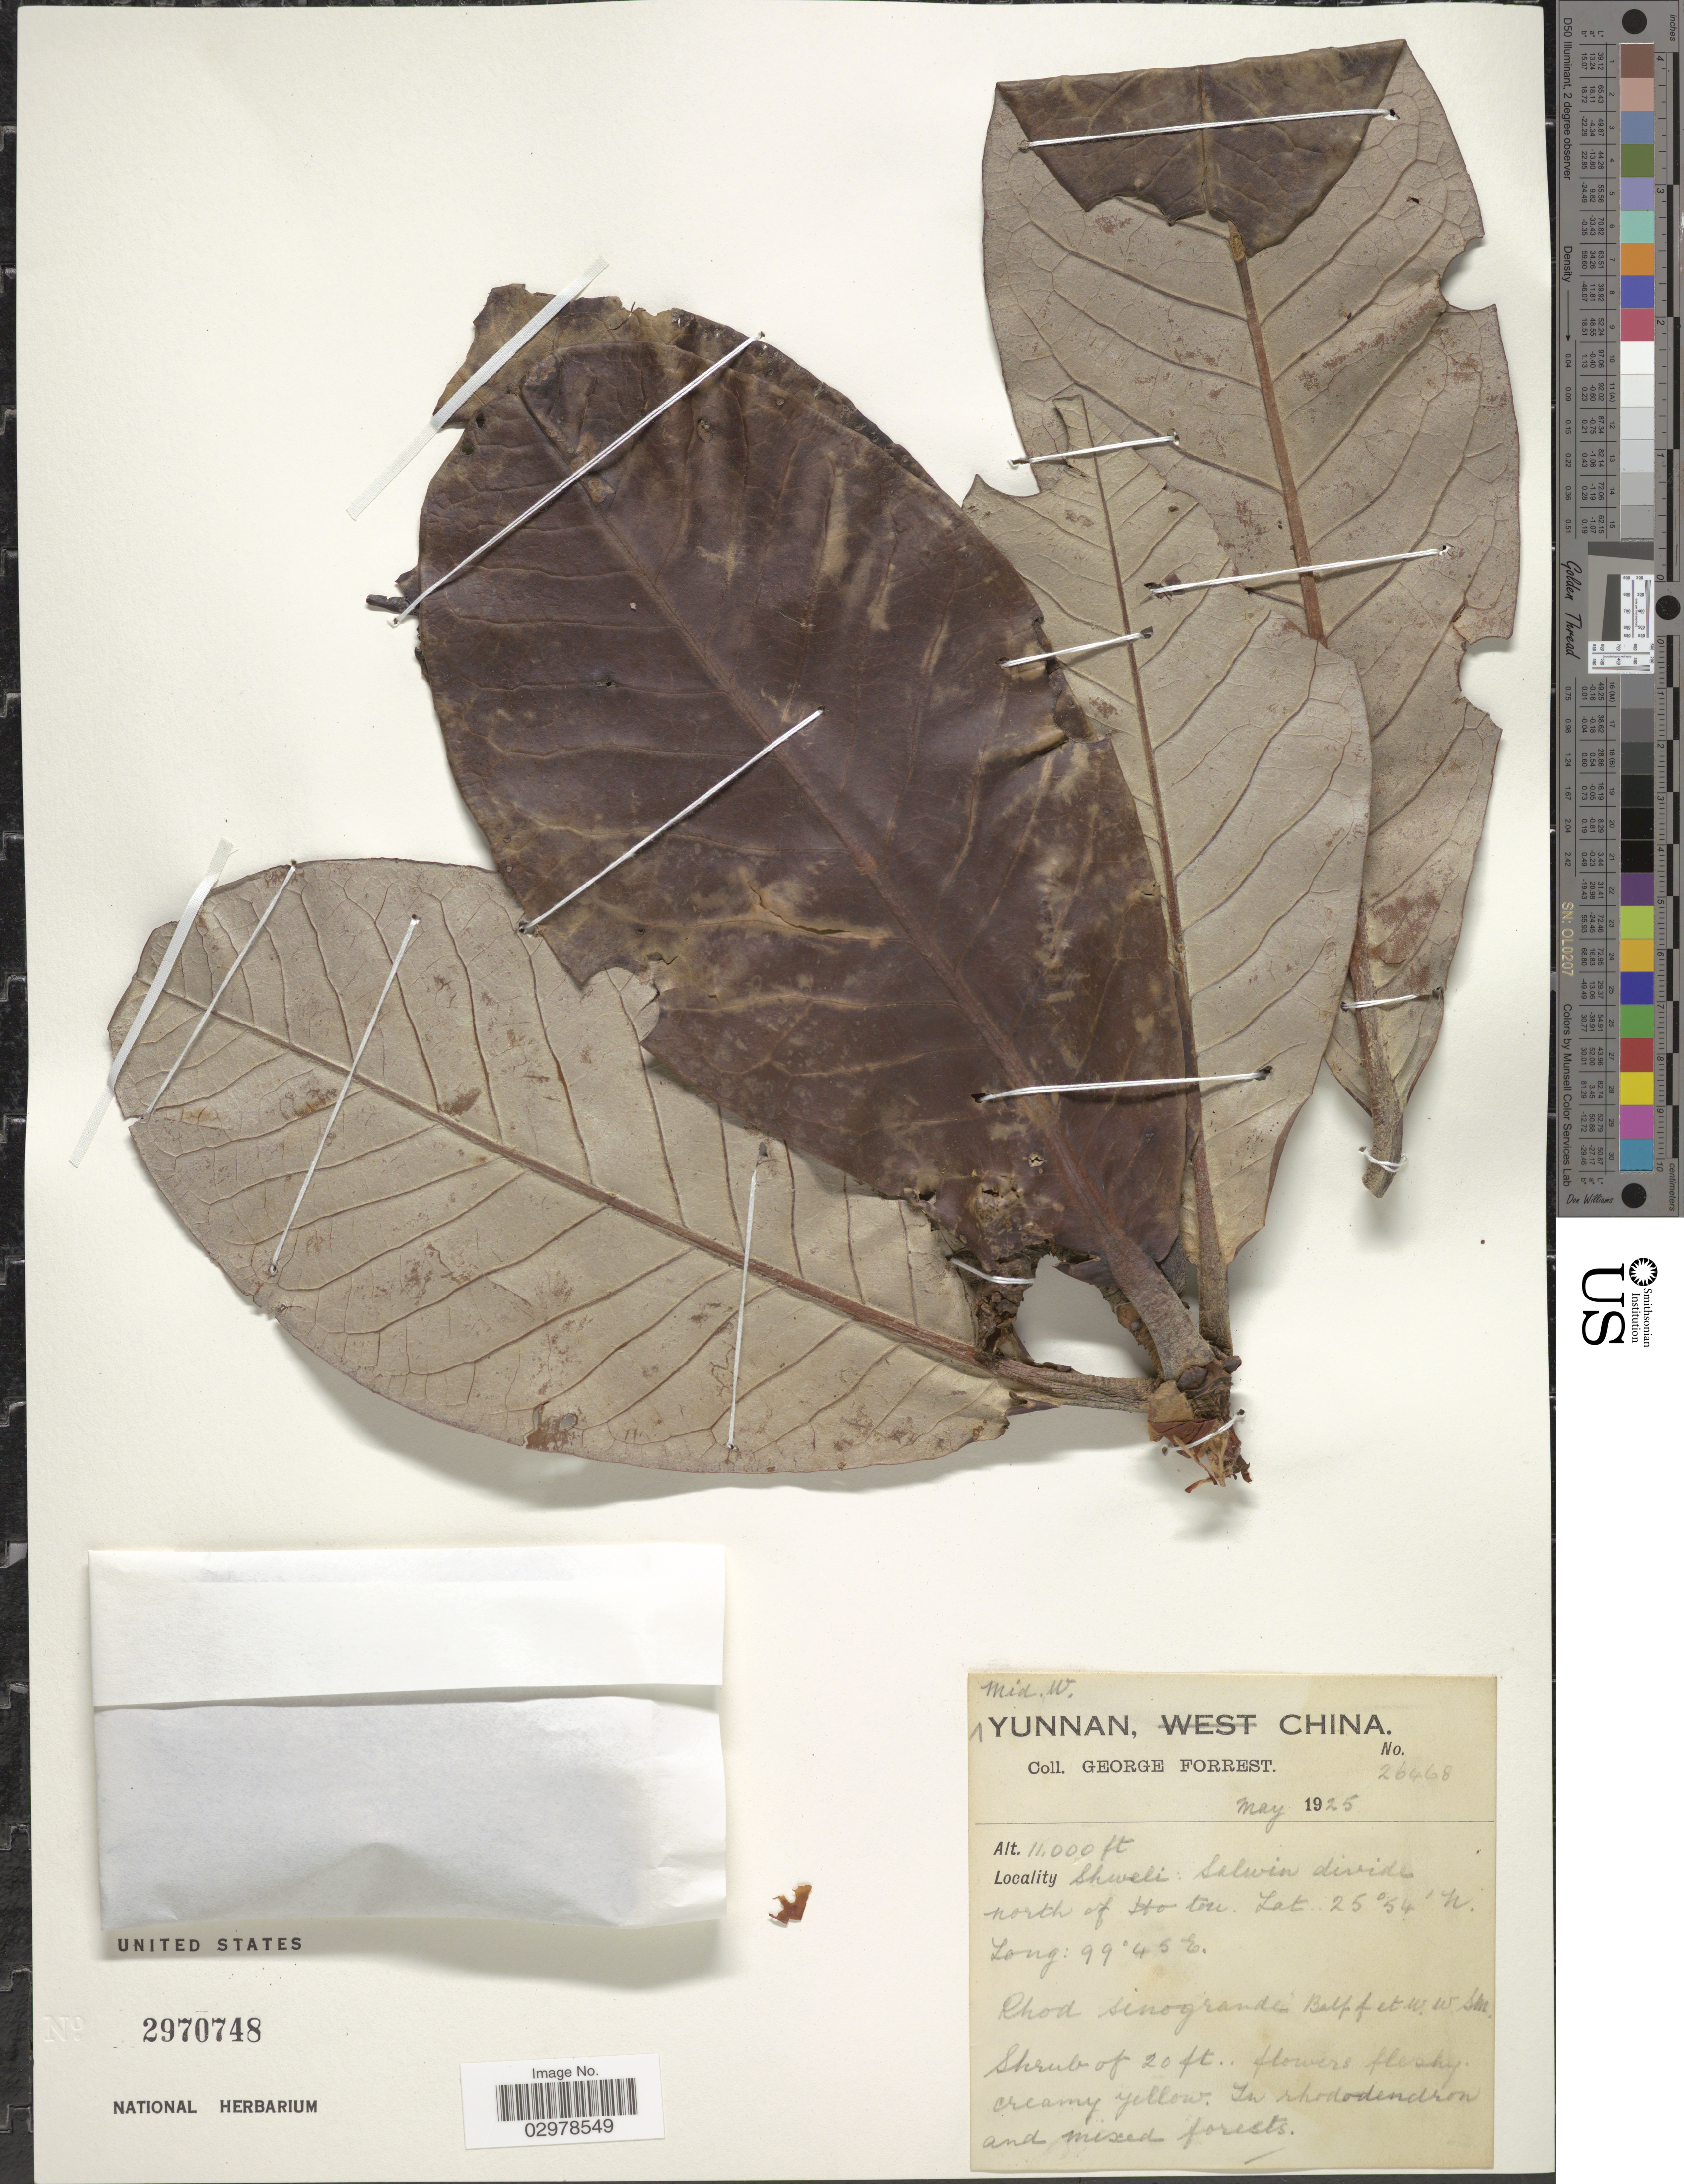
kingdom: Plantae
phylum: Tracheophyta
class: Magnoliopsida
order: Ericales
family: Ericaceae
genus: Rhododendron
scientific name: Rhododendron sinogrande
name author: Balf. f. & W.W. Sm.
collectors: G. Forrest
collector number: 26468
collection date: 1925-05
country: China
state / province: Yunnan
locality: Mid W. Yunnan. Shweli : Salwin divide, north of Ho tou.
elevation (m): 3353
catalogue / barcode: US 2970748